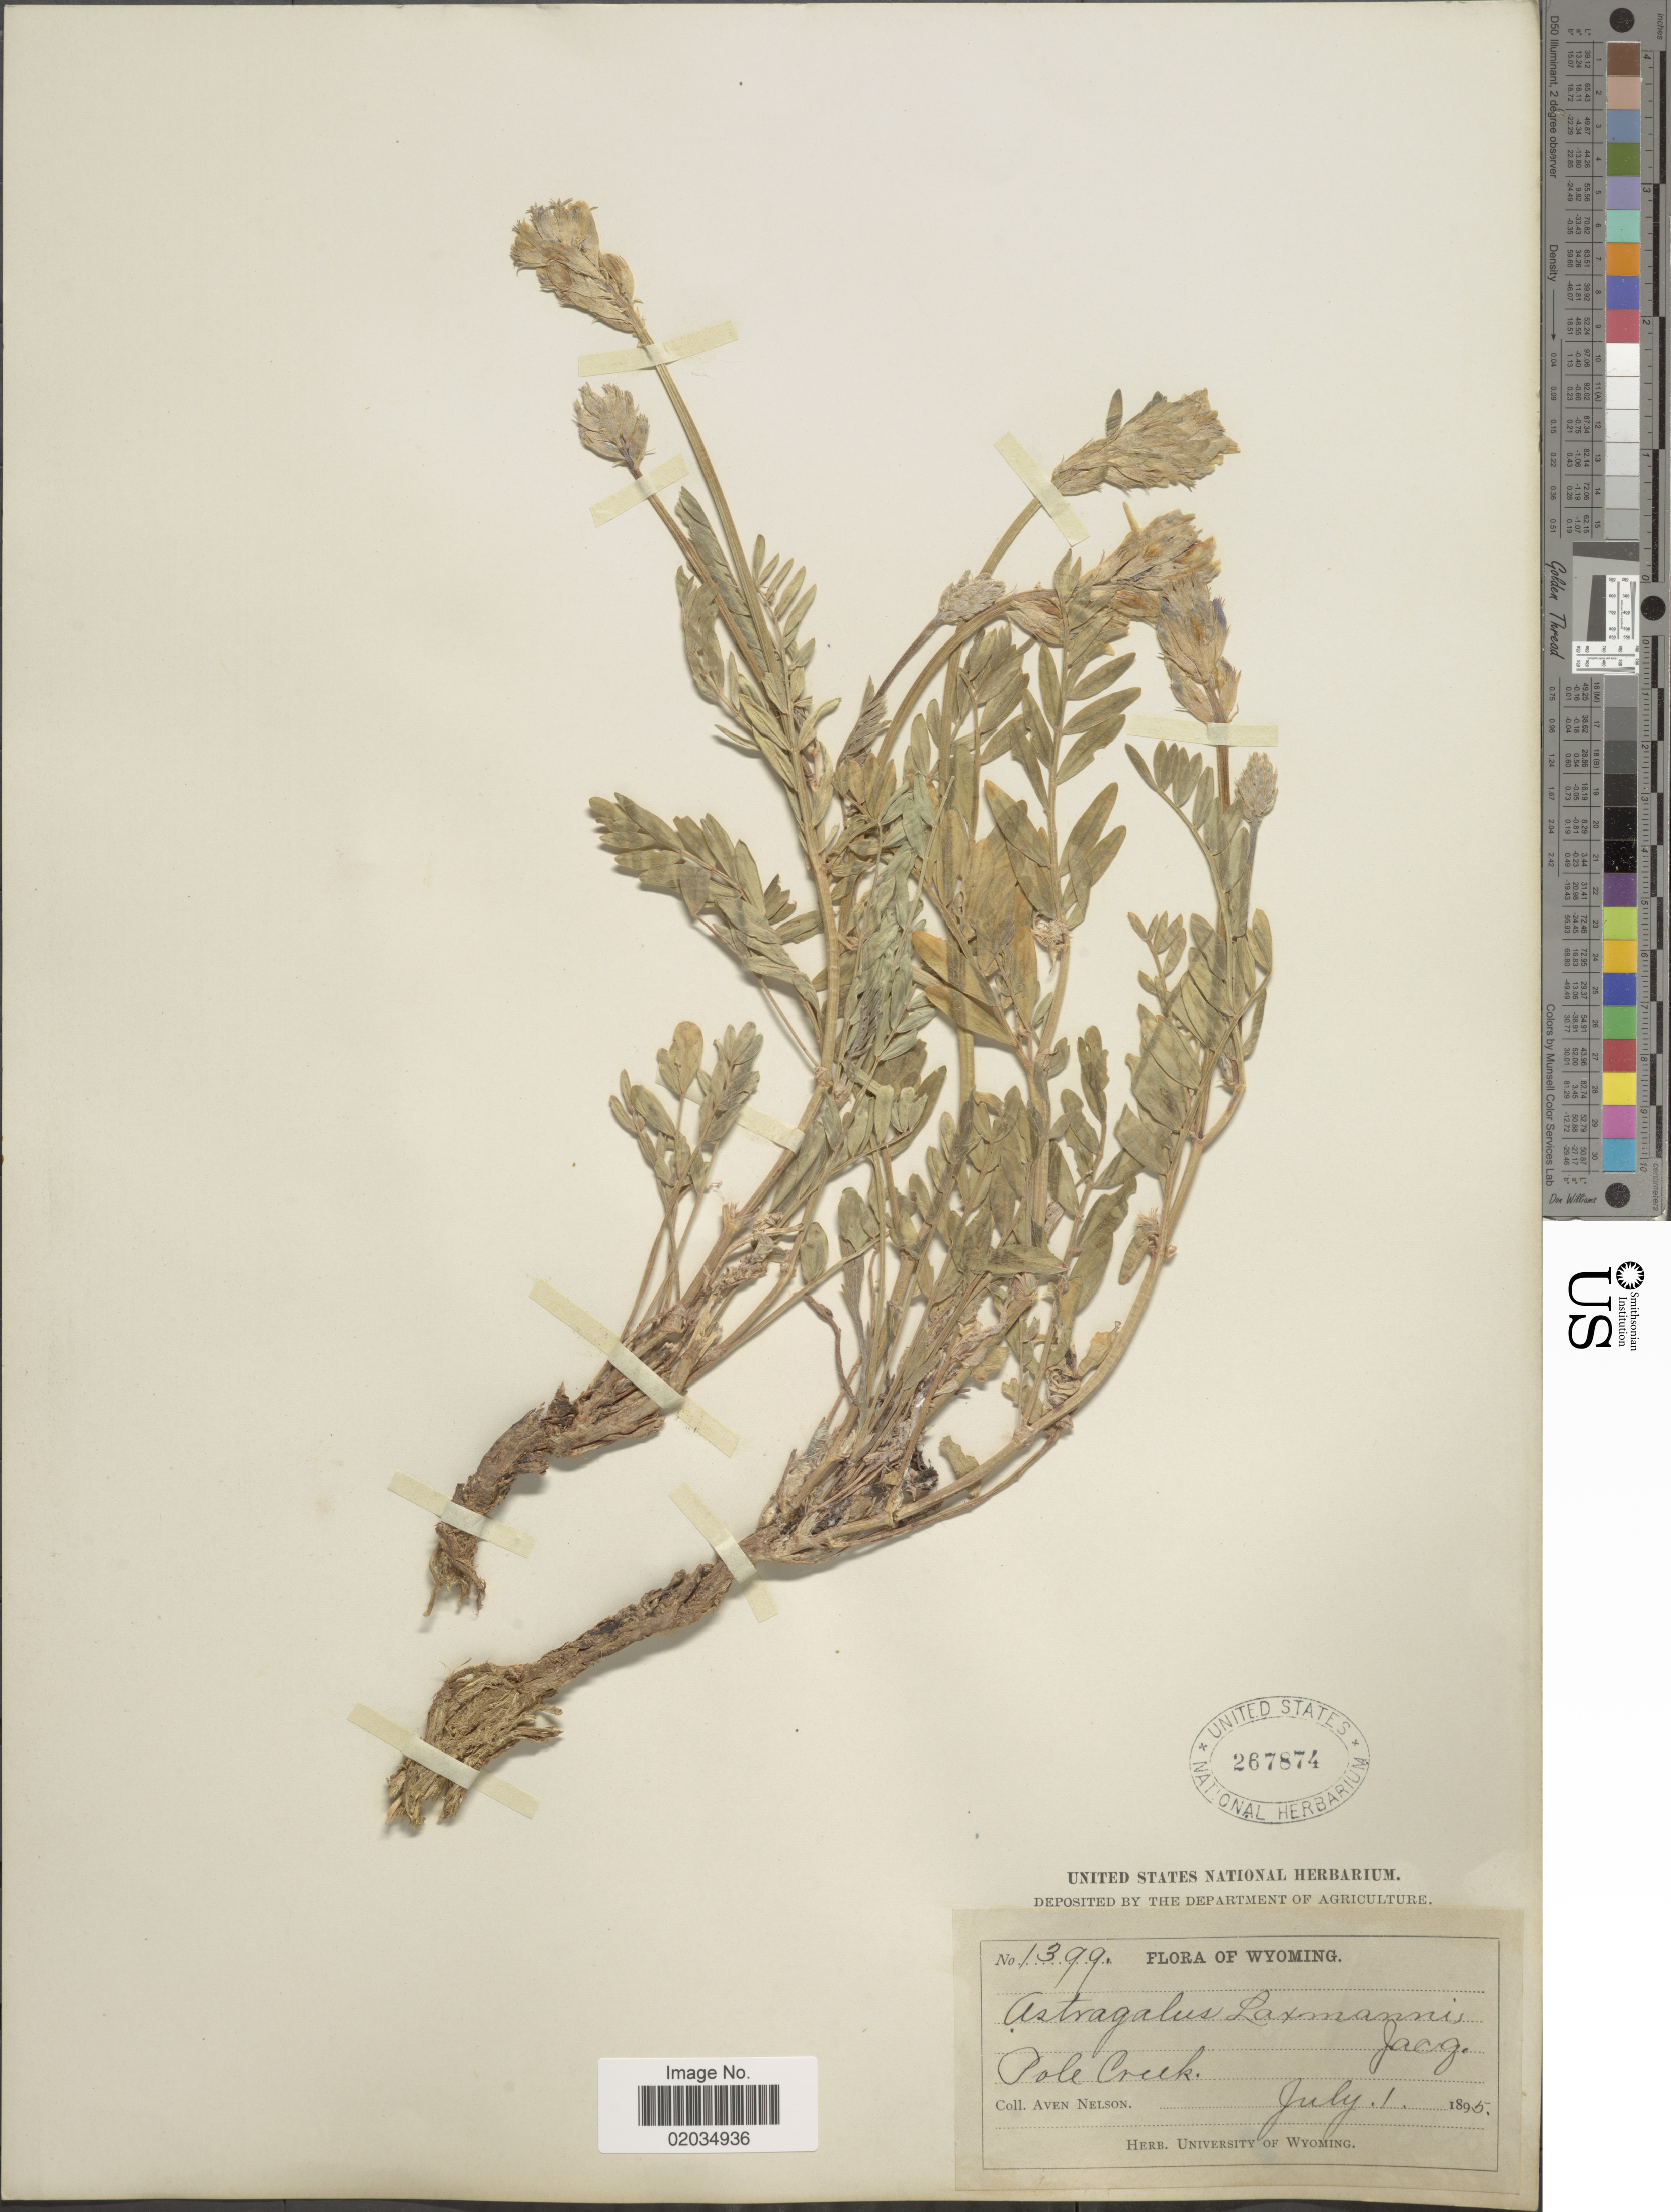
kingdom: Plantae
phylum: Tracheophyta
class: Magnoliopsida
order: Fabales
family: Fabaceae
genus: Astragalus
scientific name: Astragalus striatus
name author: Nutt.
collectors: A. Nelson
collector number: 1399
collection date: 1895-07-01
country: United States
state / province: Wyoming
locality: Pole Creek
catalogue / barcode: US 267874